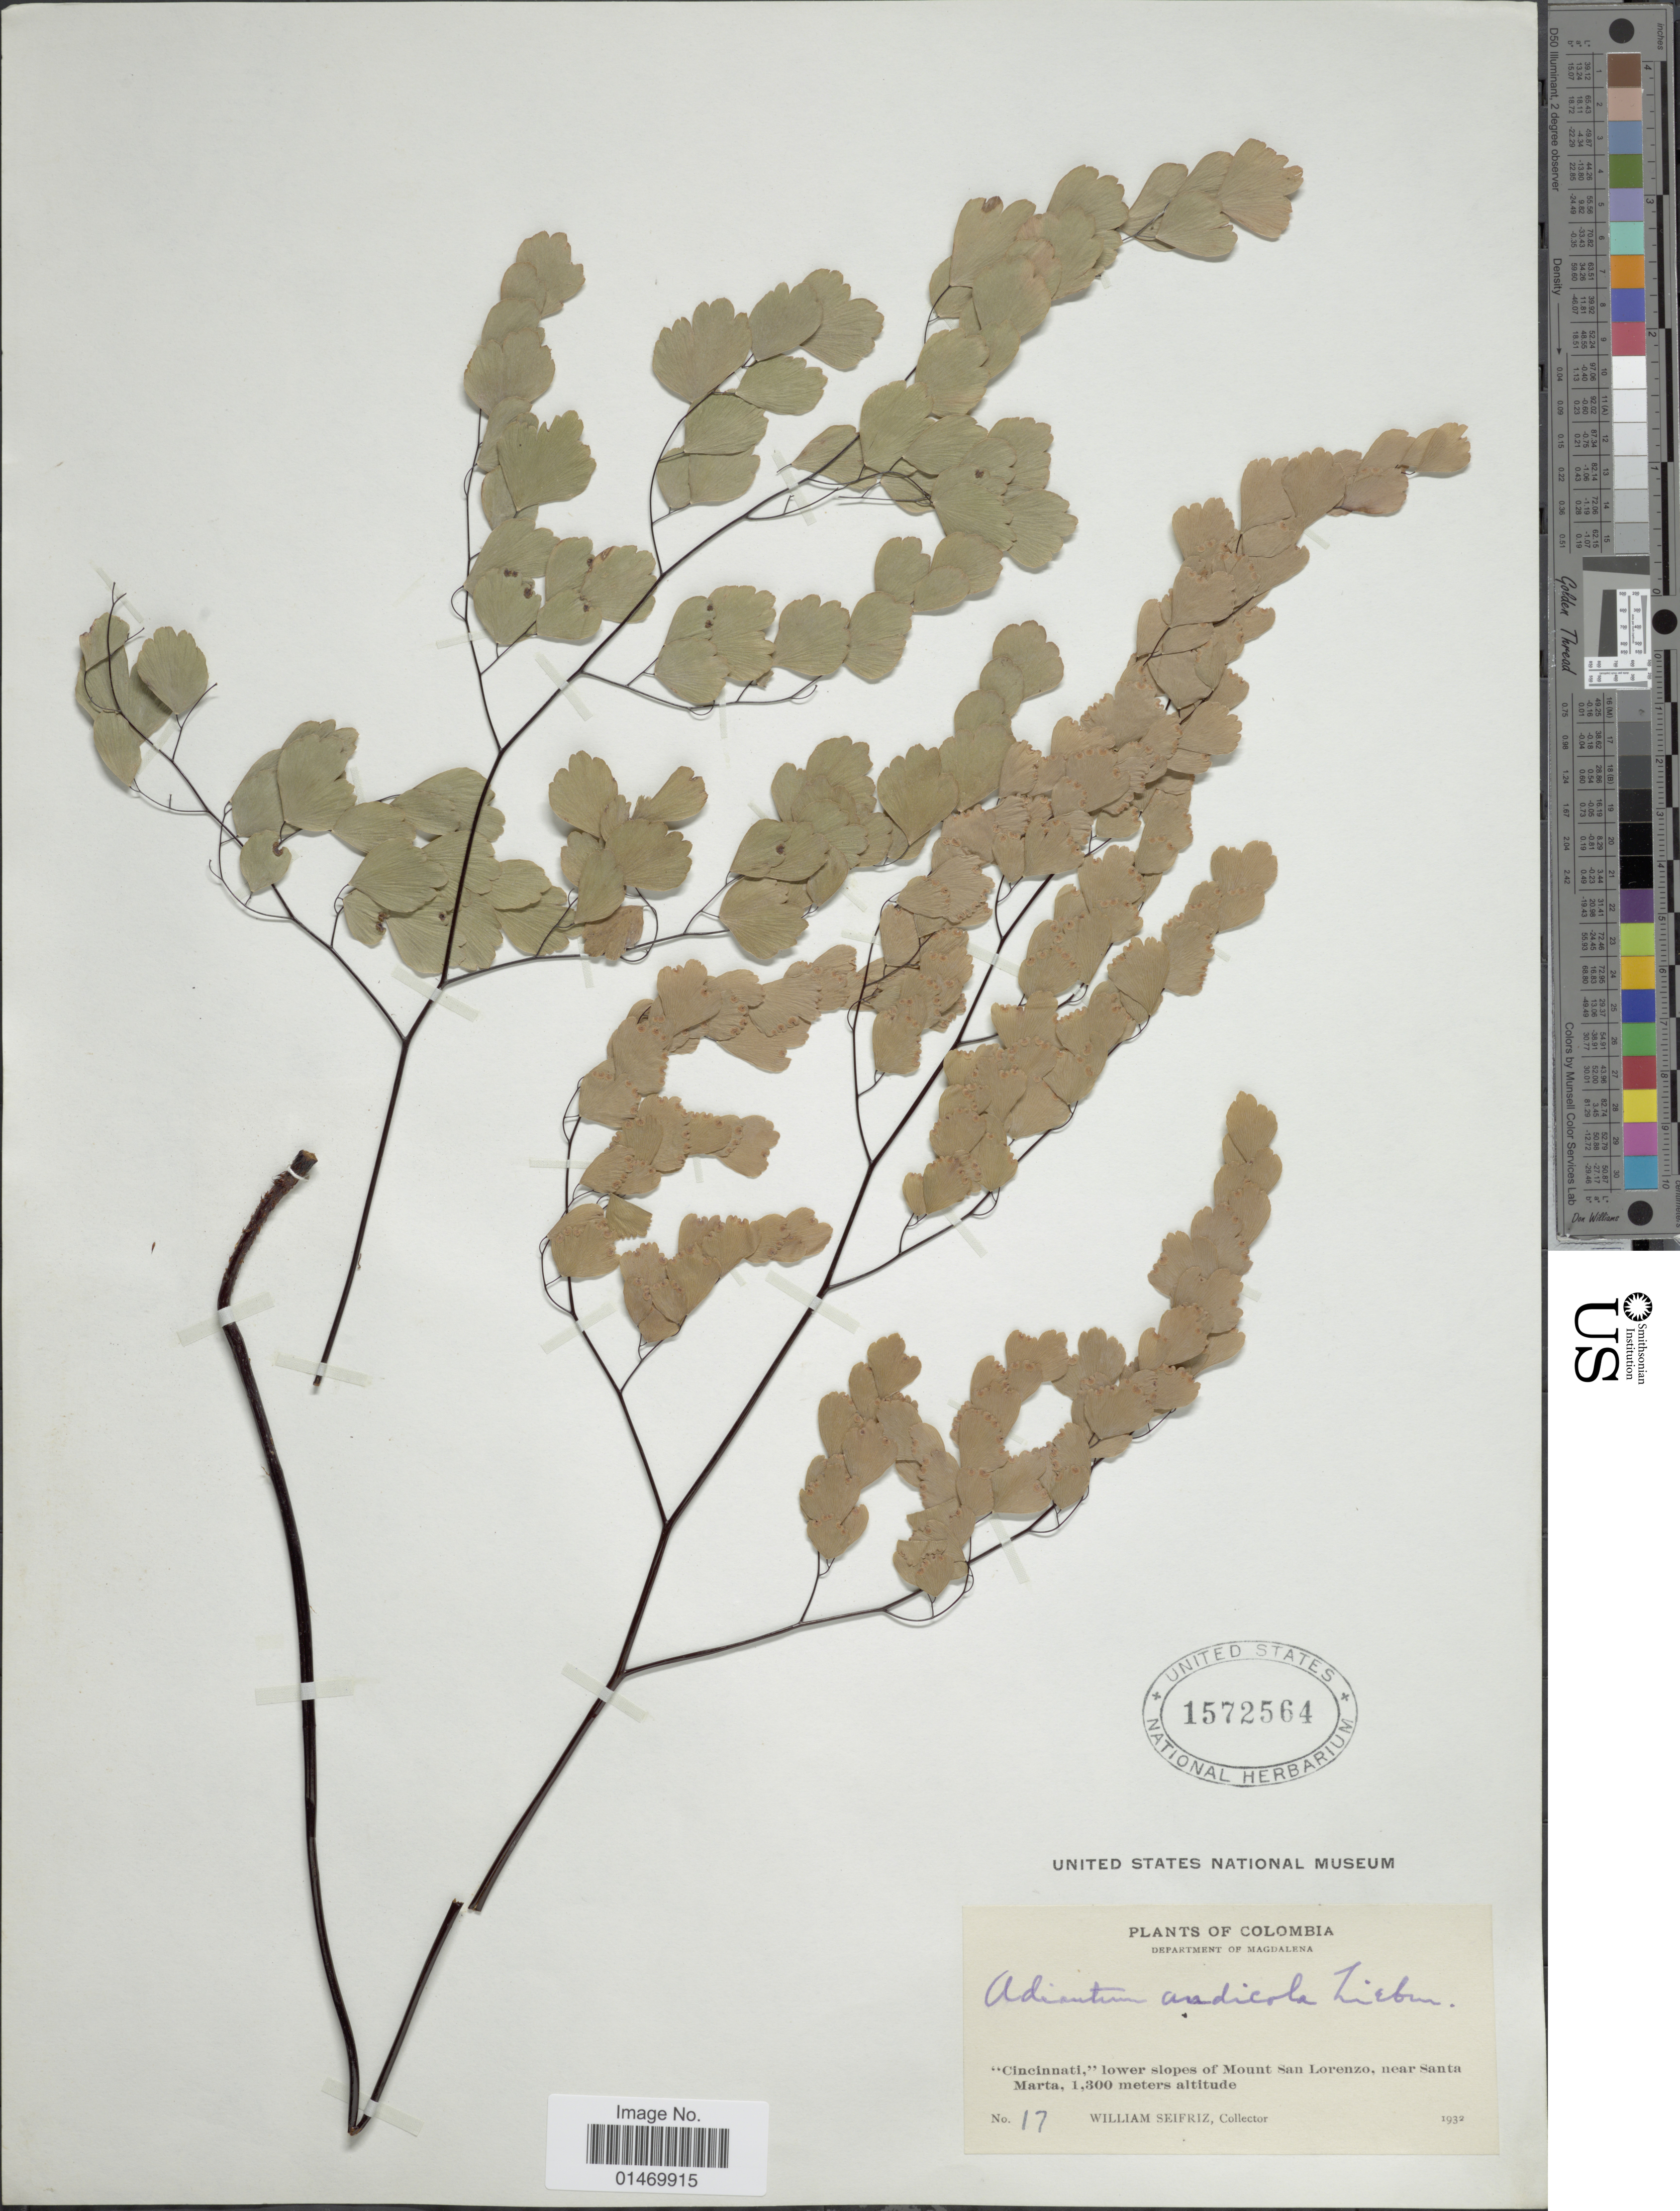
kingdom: Plantae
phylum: Tracheophyta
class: Polypodiopsida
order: Polypodiales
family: Pteridaceae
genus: Adiantum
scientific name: Adiantum andicola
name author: Liebm.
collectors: W. Seifriz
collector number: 17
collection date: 1932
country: Colombia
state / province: Magdalena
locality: Colombia, "Cincinnati" lower slopes of Mount San Lorenzo, near Santa Marta.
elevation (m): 1300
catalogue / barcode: US 1572564